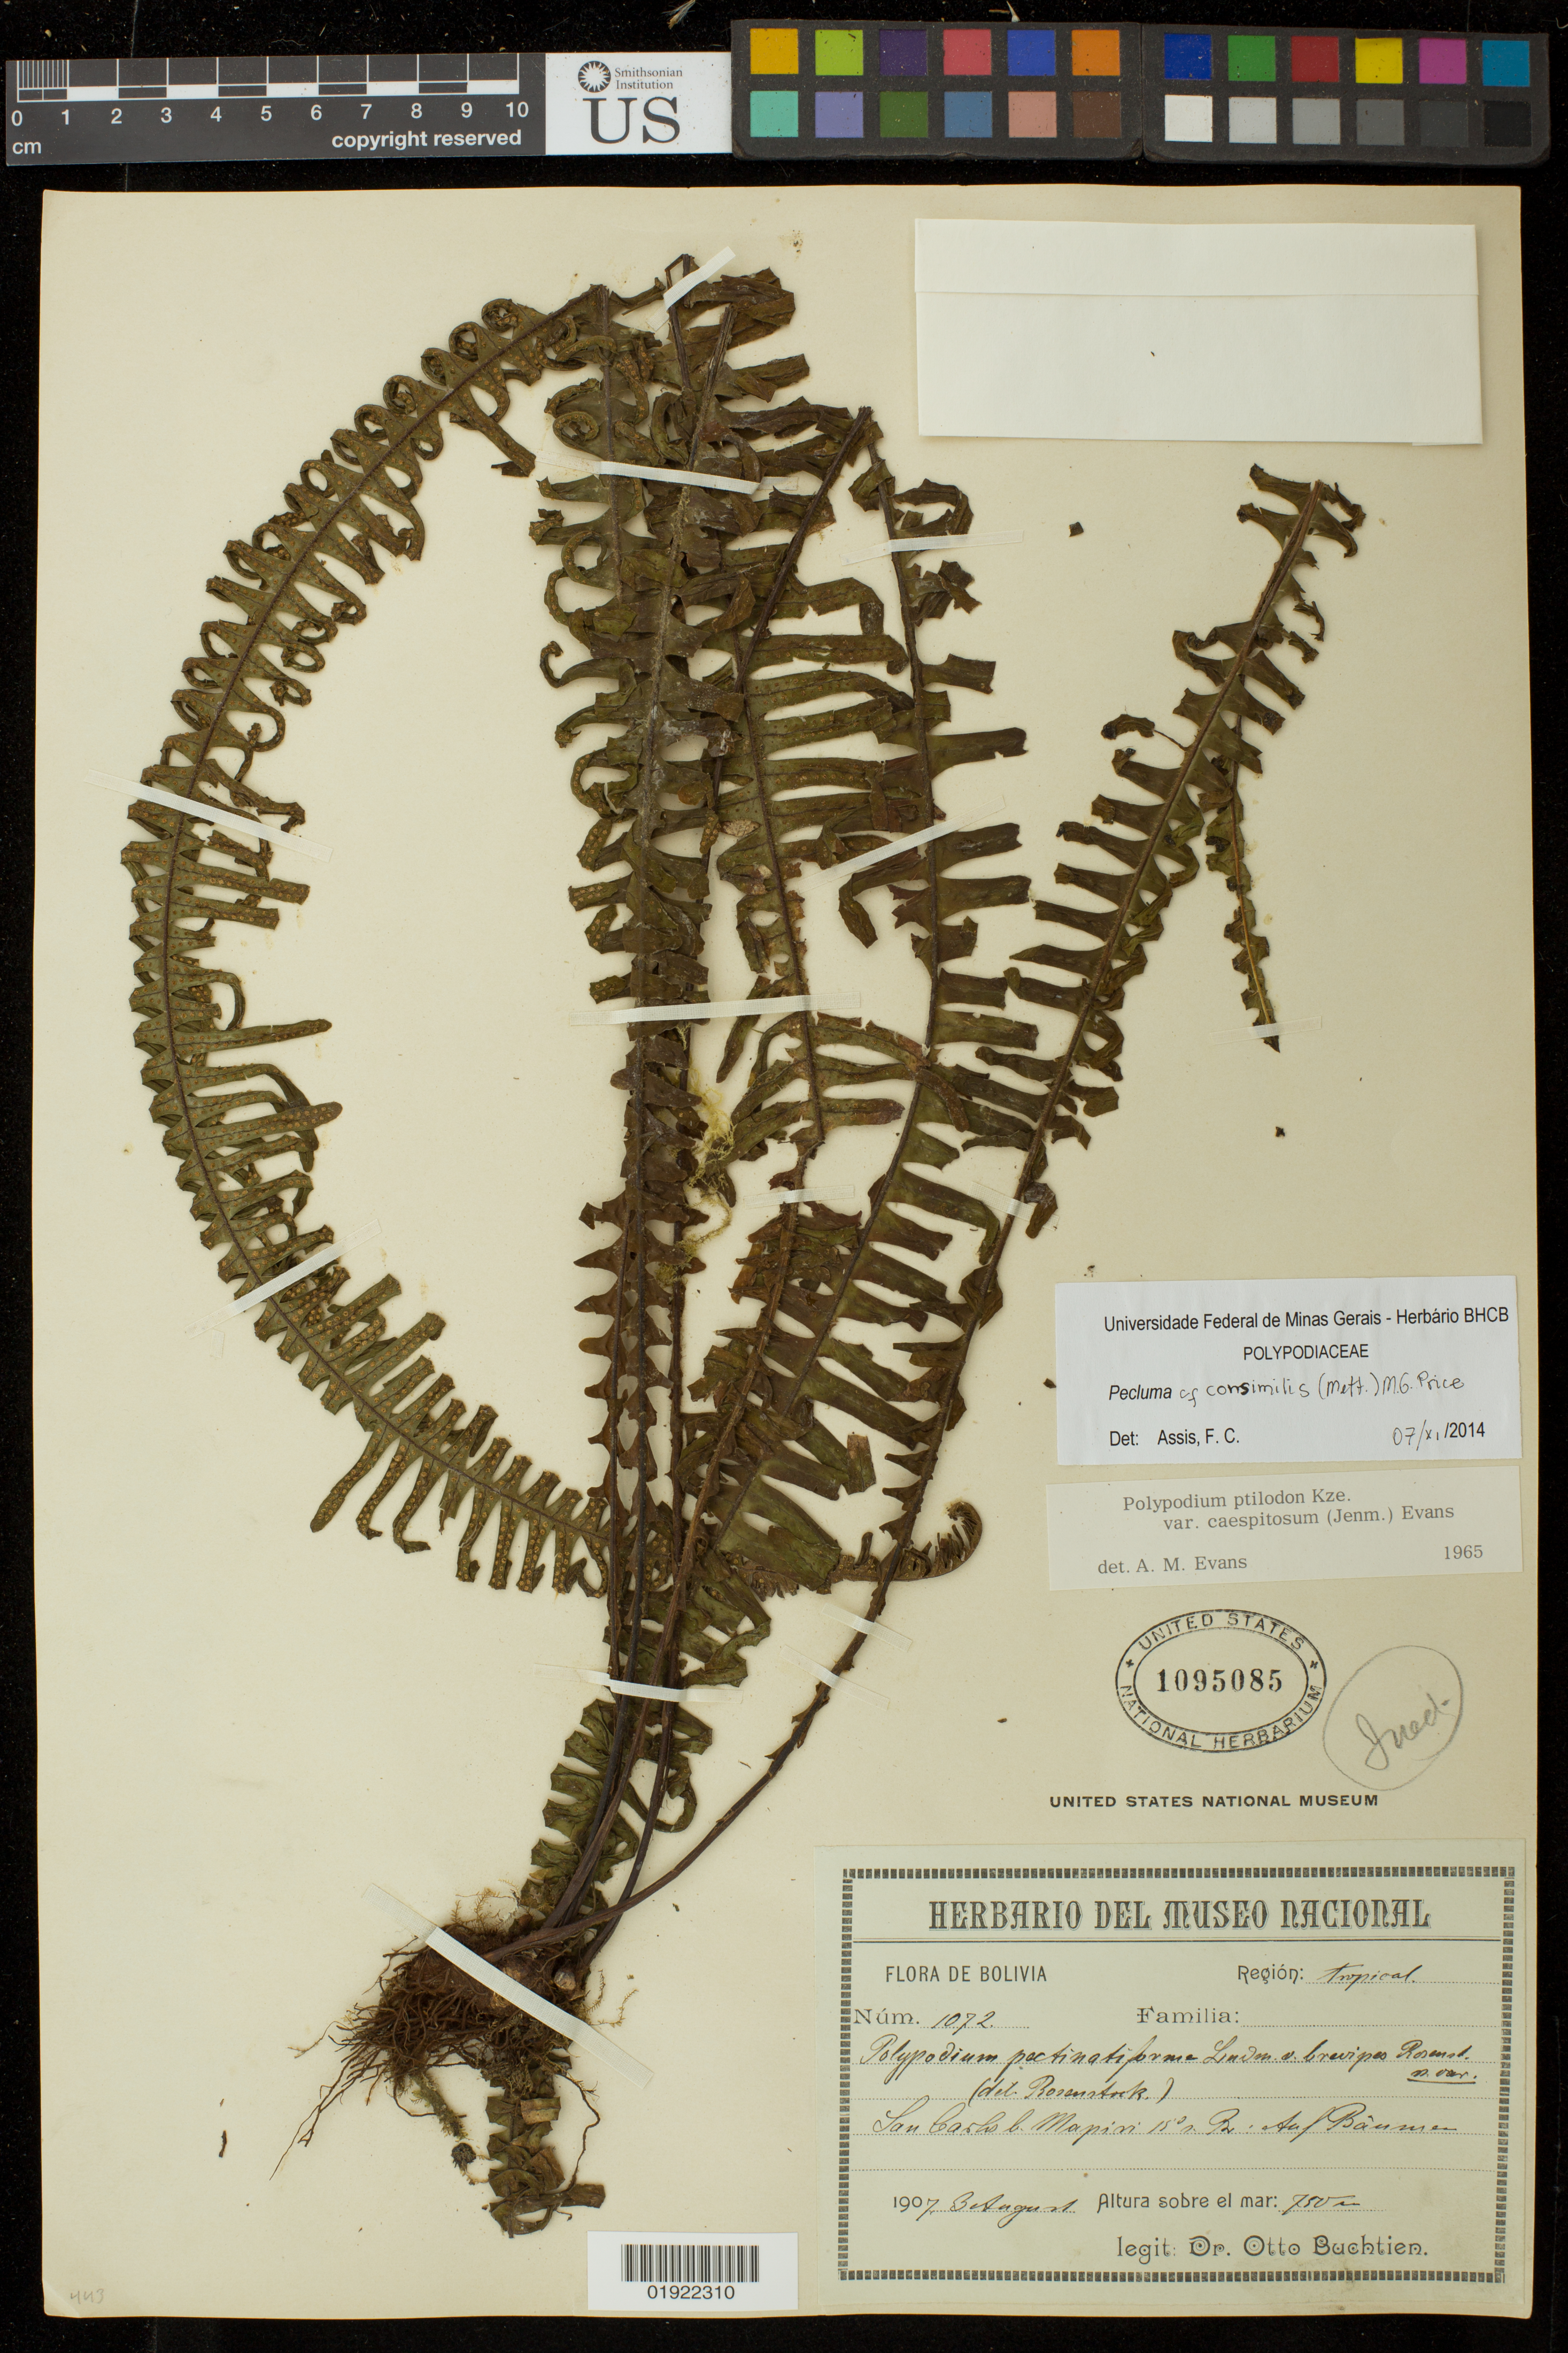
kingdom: Plantae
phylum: Tracheophyta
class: Polypodiopsida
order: Polypodiales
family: Polypodiaceae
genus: Pecluma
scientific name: Pecluma consimilis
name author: (Mett.) M.G. Price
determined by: Assis, F. C.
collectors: O. Buchtien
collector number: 1072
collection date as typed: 1907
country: Bolivia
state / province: La Paz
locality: Region: tropical. San Carlos, Mapiri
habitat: Auf Baumen.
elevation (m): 750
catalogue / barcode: US 1095085